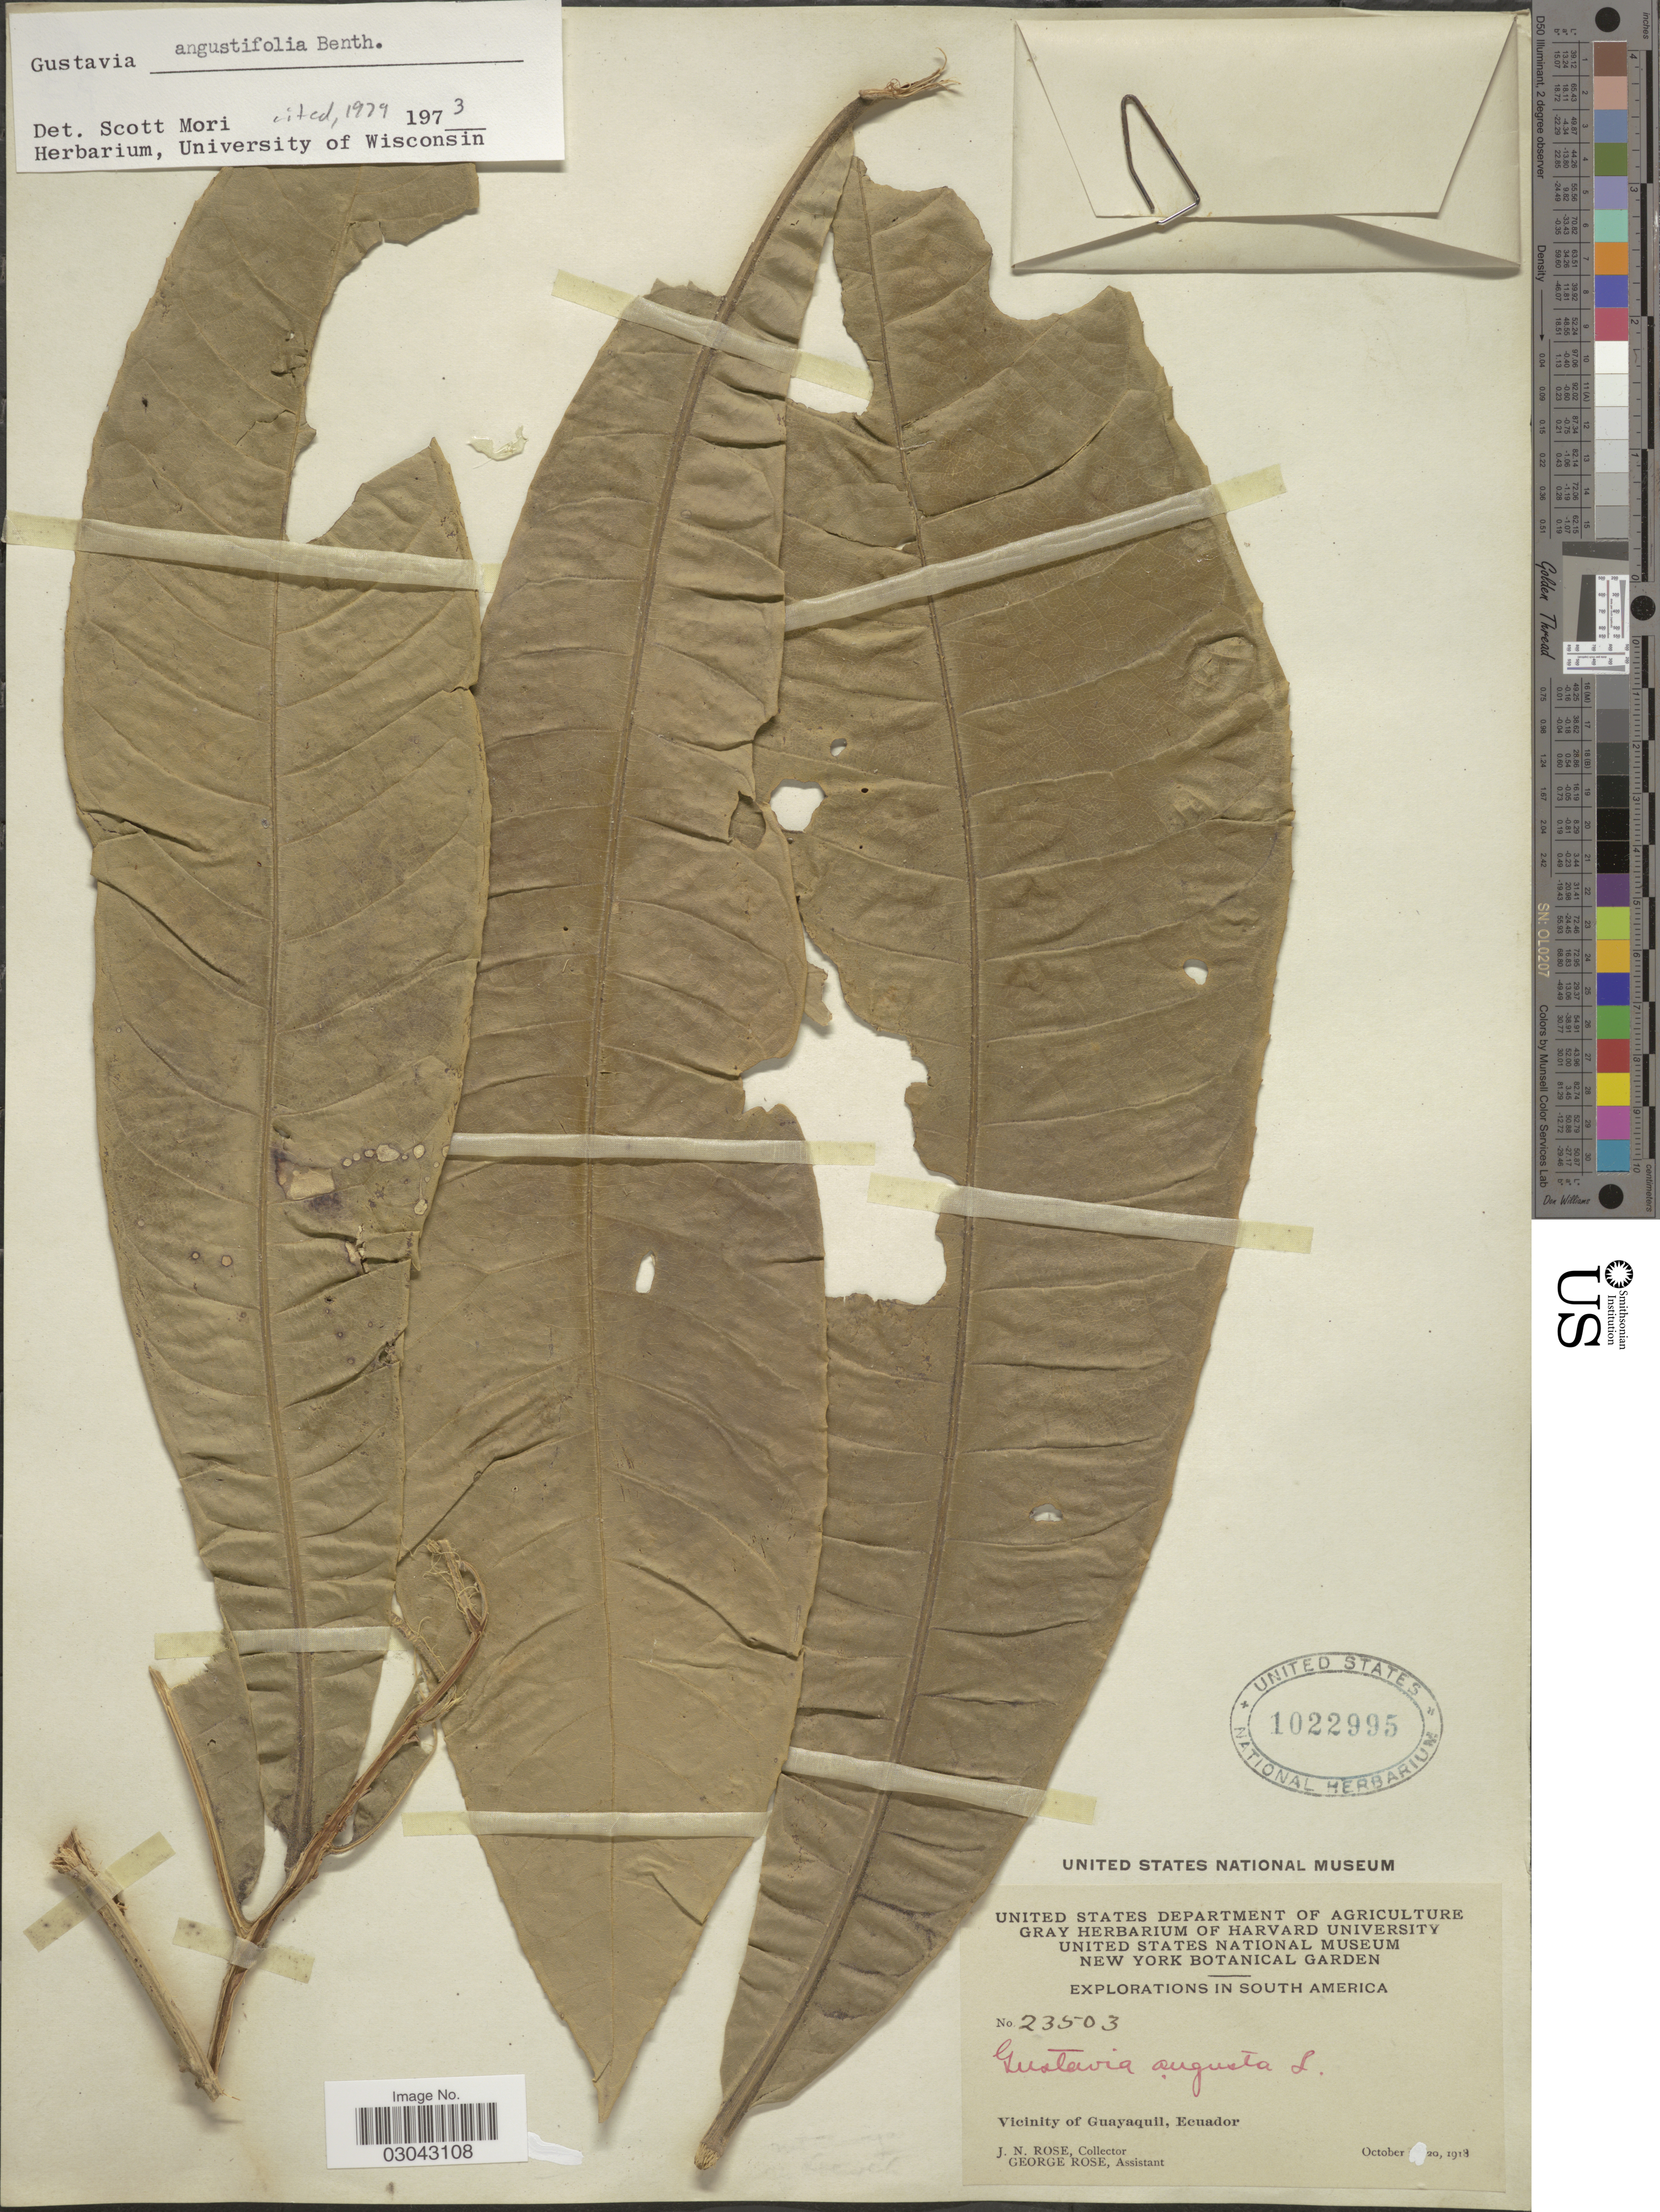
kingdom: Plantae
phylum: Tracheophyta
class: Magnoliopsida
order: Ericales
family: Lecythidaceae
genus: Gustavia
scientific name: Gustavia angustifolia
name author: Benth.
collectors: J. N. Rose & G. Rose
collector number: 23503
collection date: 1918-10-20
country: Ecuador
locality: Vicinity of Guayaquil.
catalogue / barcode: US 1022995